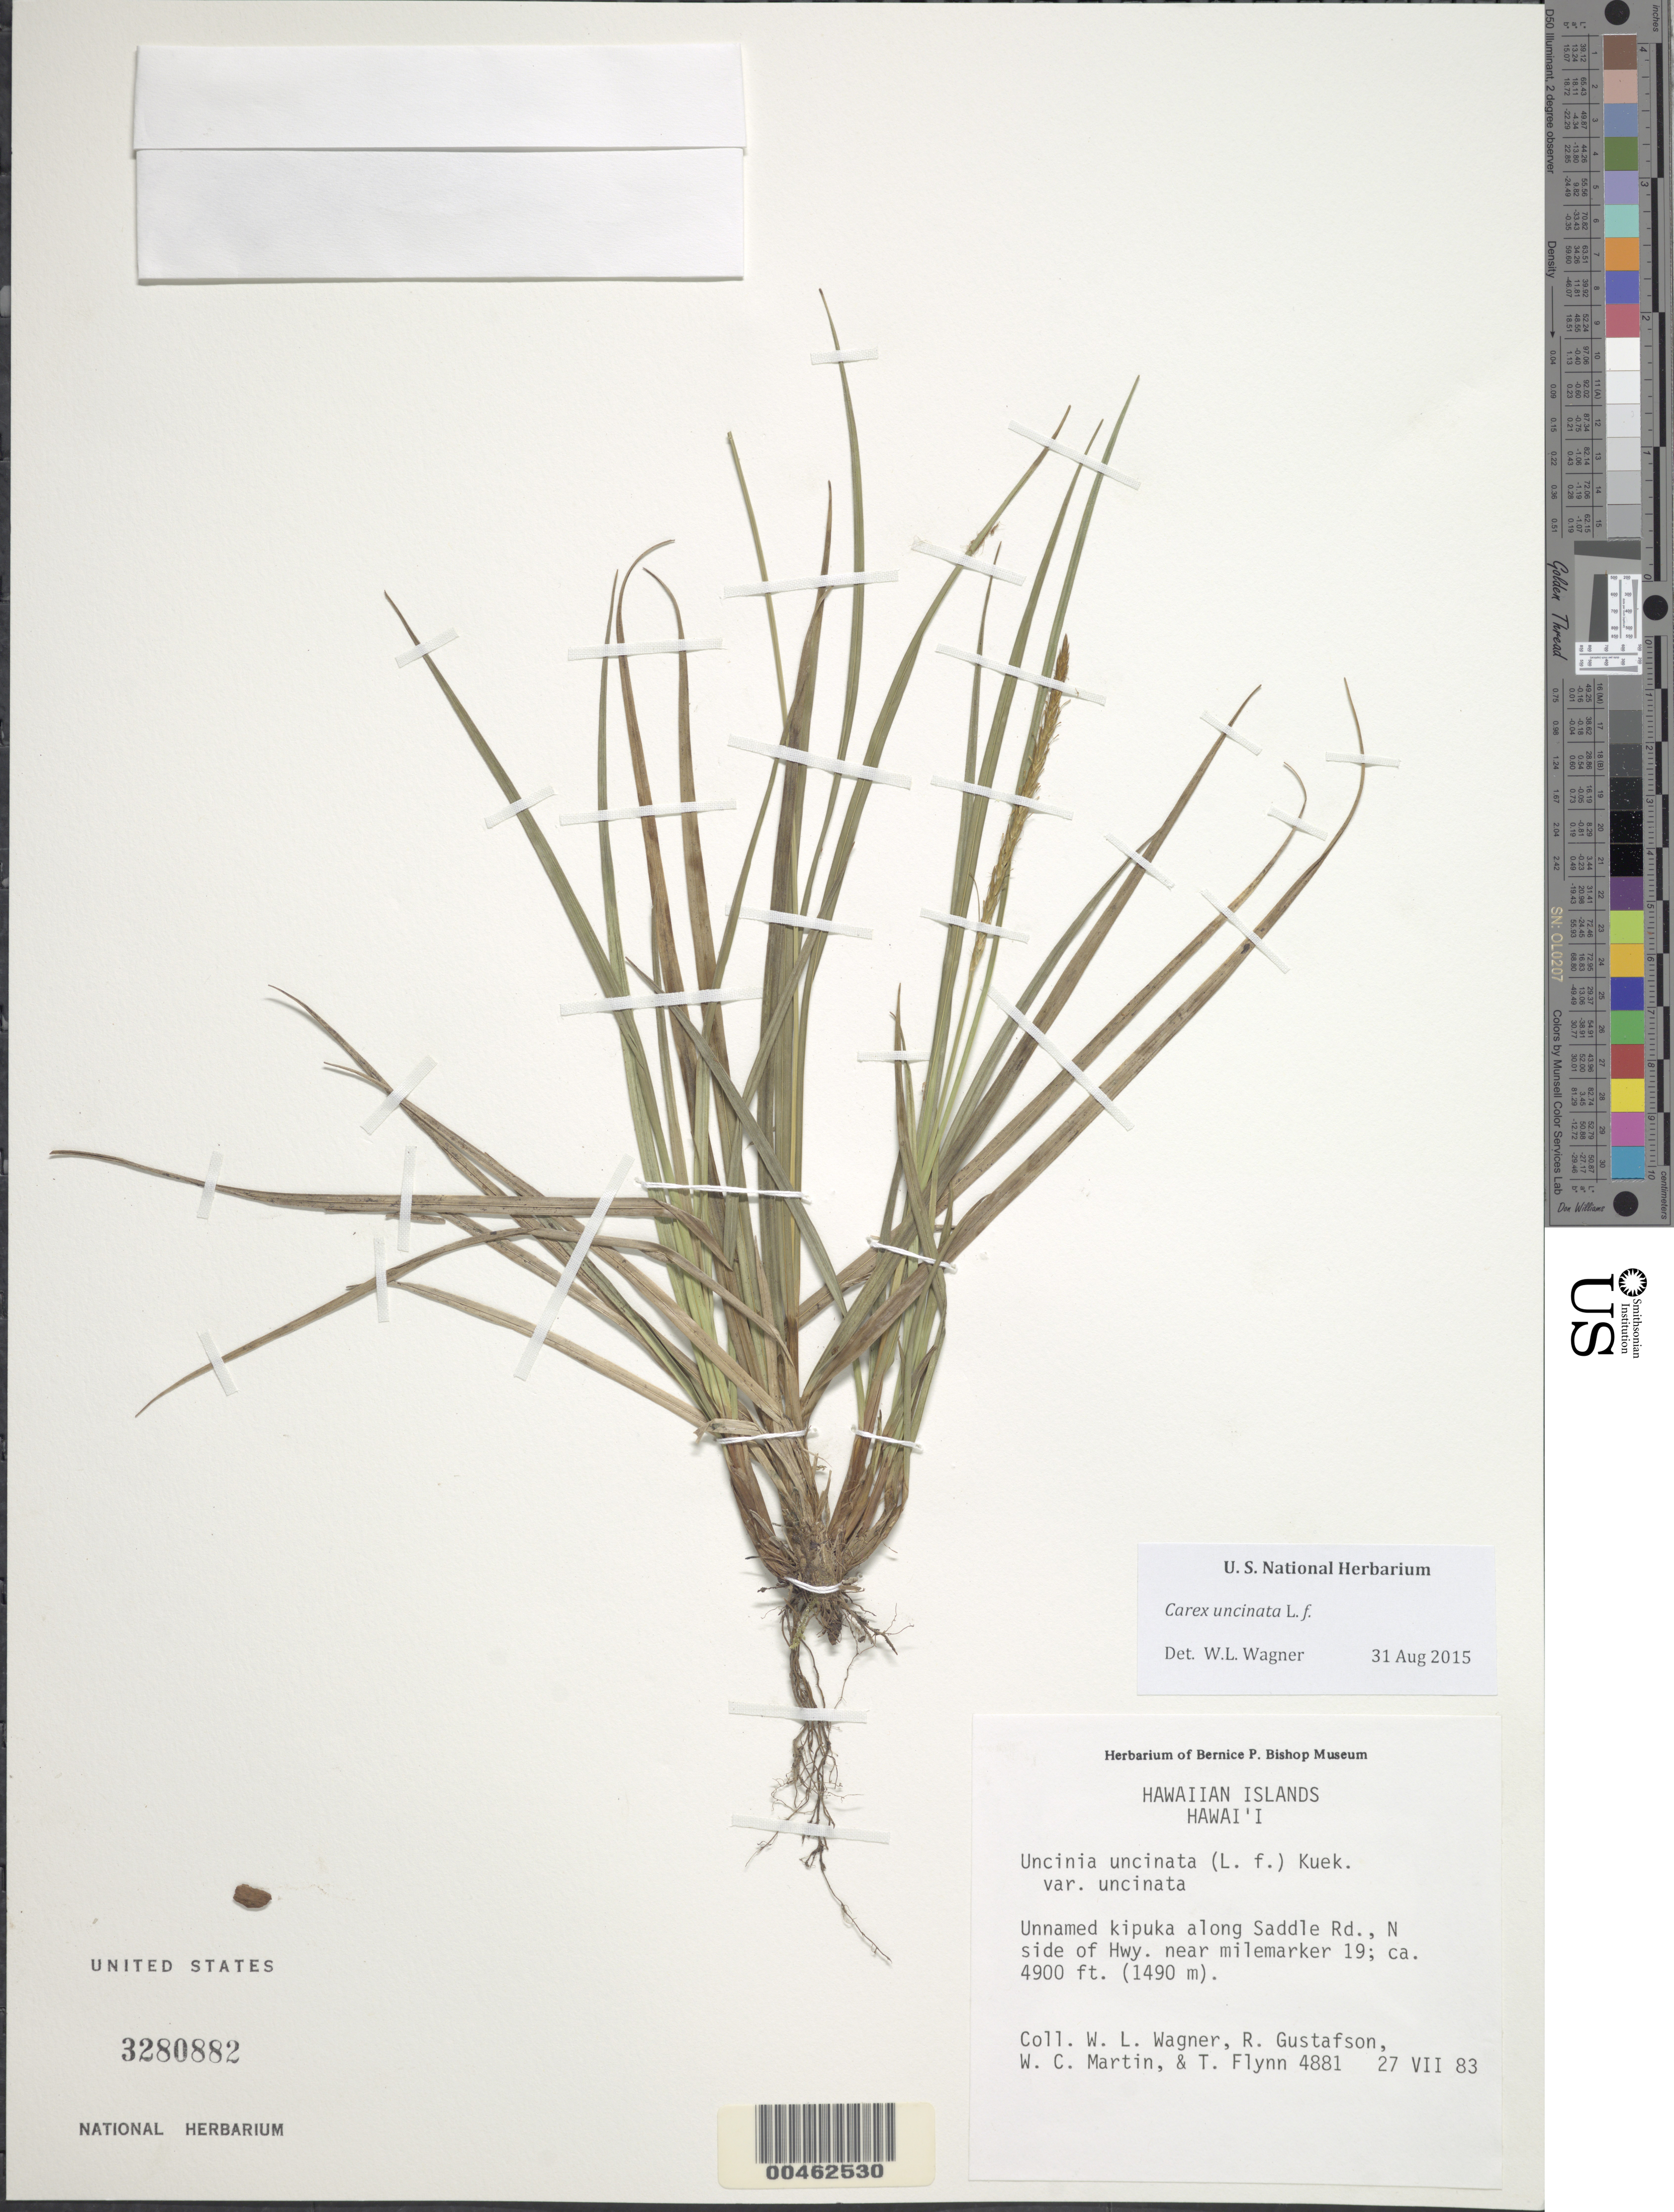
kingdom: Plantae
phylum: Tracheophyta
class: Liliopsida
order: Poales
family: Cyperaceae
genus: Carex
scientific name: Carex uncinata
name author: L. f.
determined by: Wagner, W. L., (BOT), Smithsonian Institution - National Museum of Natural History (UNITED STATES)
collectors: W. L. Wagner, R. Gustafson, W. C. Martin & T. W. Flynn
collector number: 4881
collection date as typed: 27 Jul 1983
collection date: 1983-07-27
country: United States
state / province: Hawaii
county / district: Hawaii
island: Hawaii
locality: Unnamed kipuka along Saddle Rd., N side of hwy. near milemarker 19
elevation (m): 1494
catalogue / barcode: US 3280882